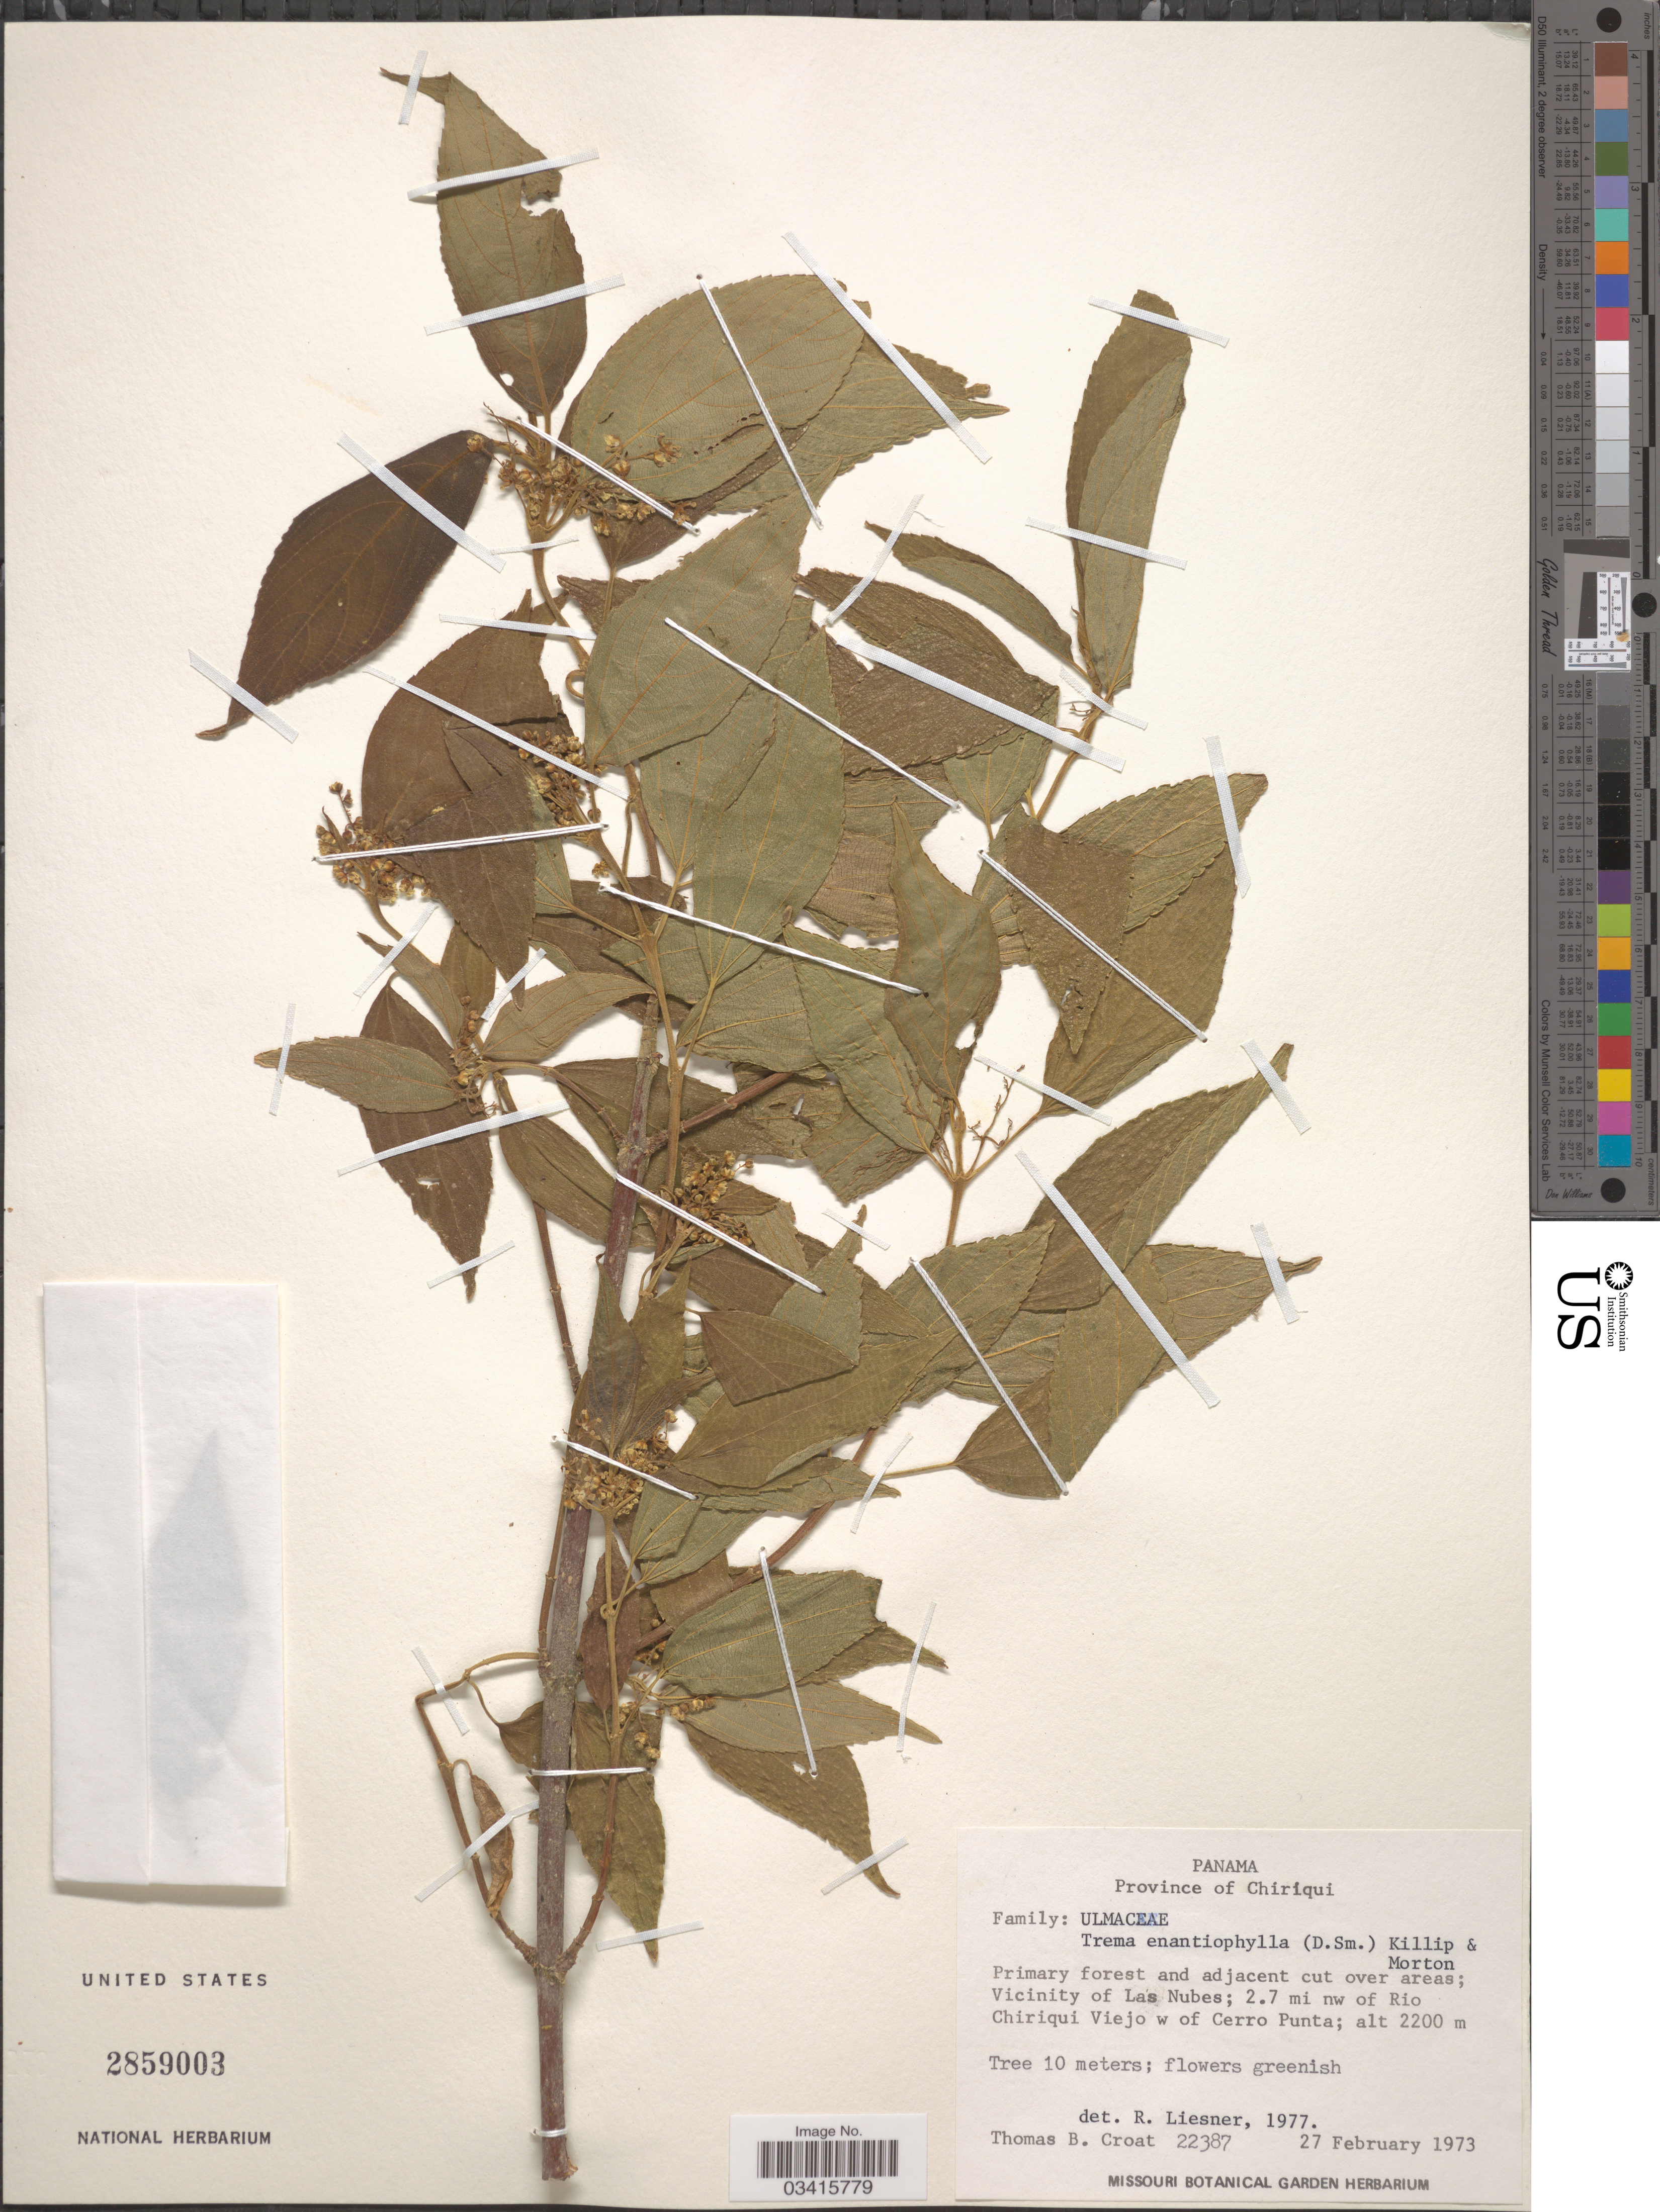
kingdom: Plantae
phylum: Tracheophyta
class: Magnoliopsida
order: Rosales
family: Cannabaceae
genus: Trema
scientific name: Trema enantiophyllum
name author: Donn. Sm.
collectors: T. B. Croat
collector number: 22387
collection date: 1973-02-27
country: Panama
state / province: Chiriqui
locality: Primary forest and adjacent cut over areas; Vicinity of Las Nubes; 2.7 mi nw of Rio Chiriqui Viejo w of Cerro Punta.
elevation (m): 2200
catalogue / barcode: US 2859003